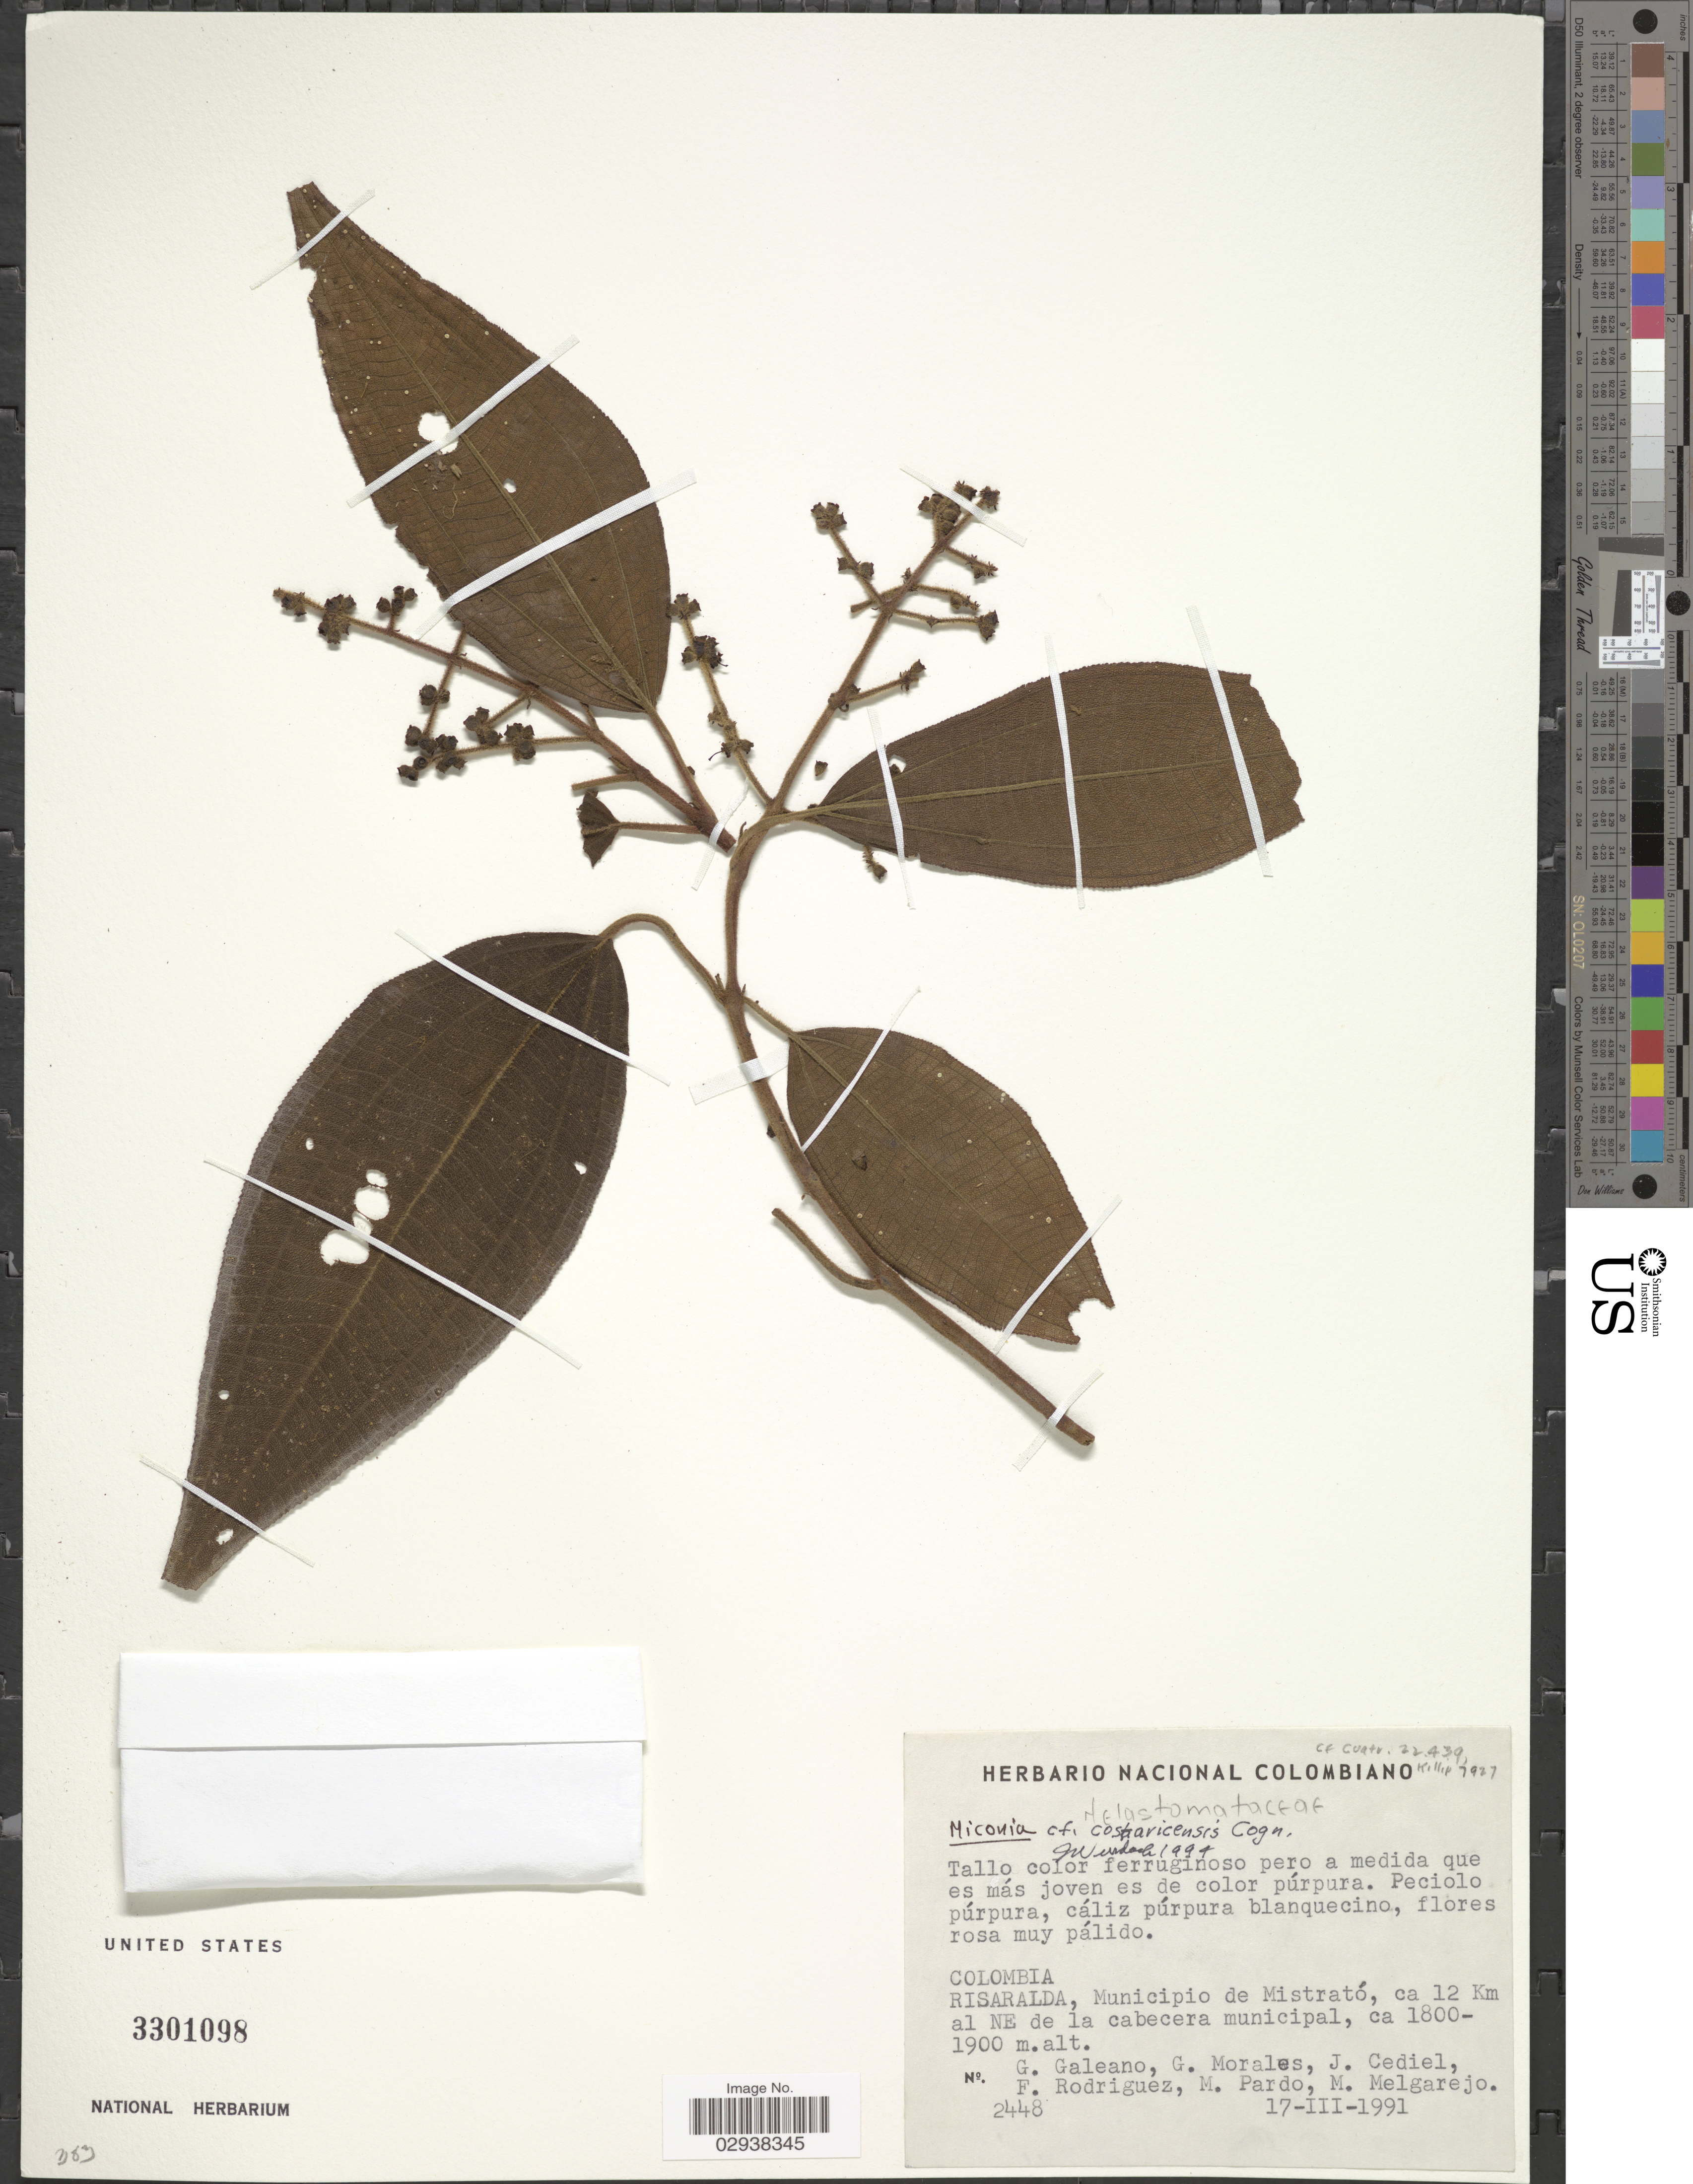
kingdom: Plantae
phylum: Tracheophyta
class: Magnoliopsida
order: Myrtales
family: Melastomataceae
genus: Miconia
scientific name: Miconia costaricensis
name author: Cogn.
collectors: G. A. Galeano, G. Morales, J. Cediel, F. Rodriguez & et al.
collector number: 2448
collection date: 1991-03-17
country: Colombia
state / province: Risaralda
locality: Municipio de Mistrató, ca 12 Km al NE de la cabecera municipal.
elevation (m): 1800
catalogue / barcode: US 3301098